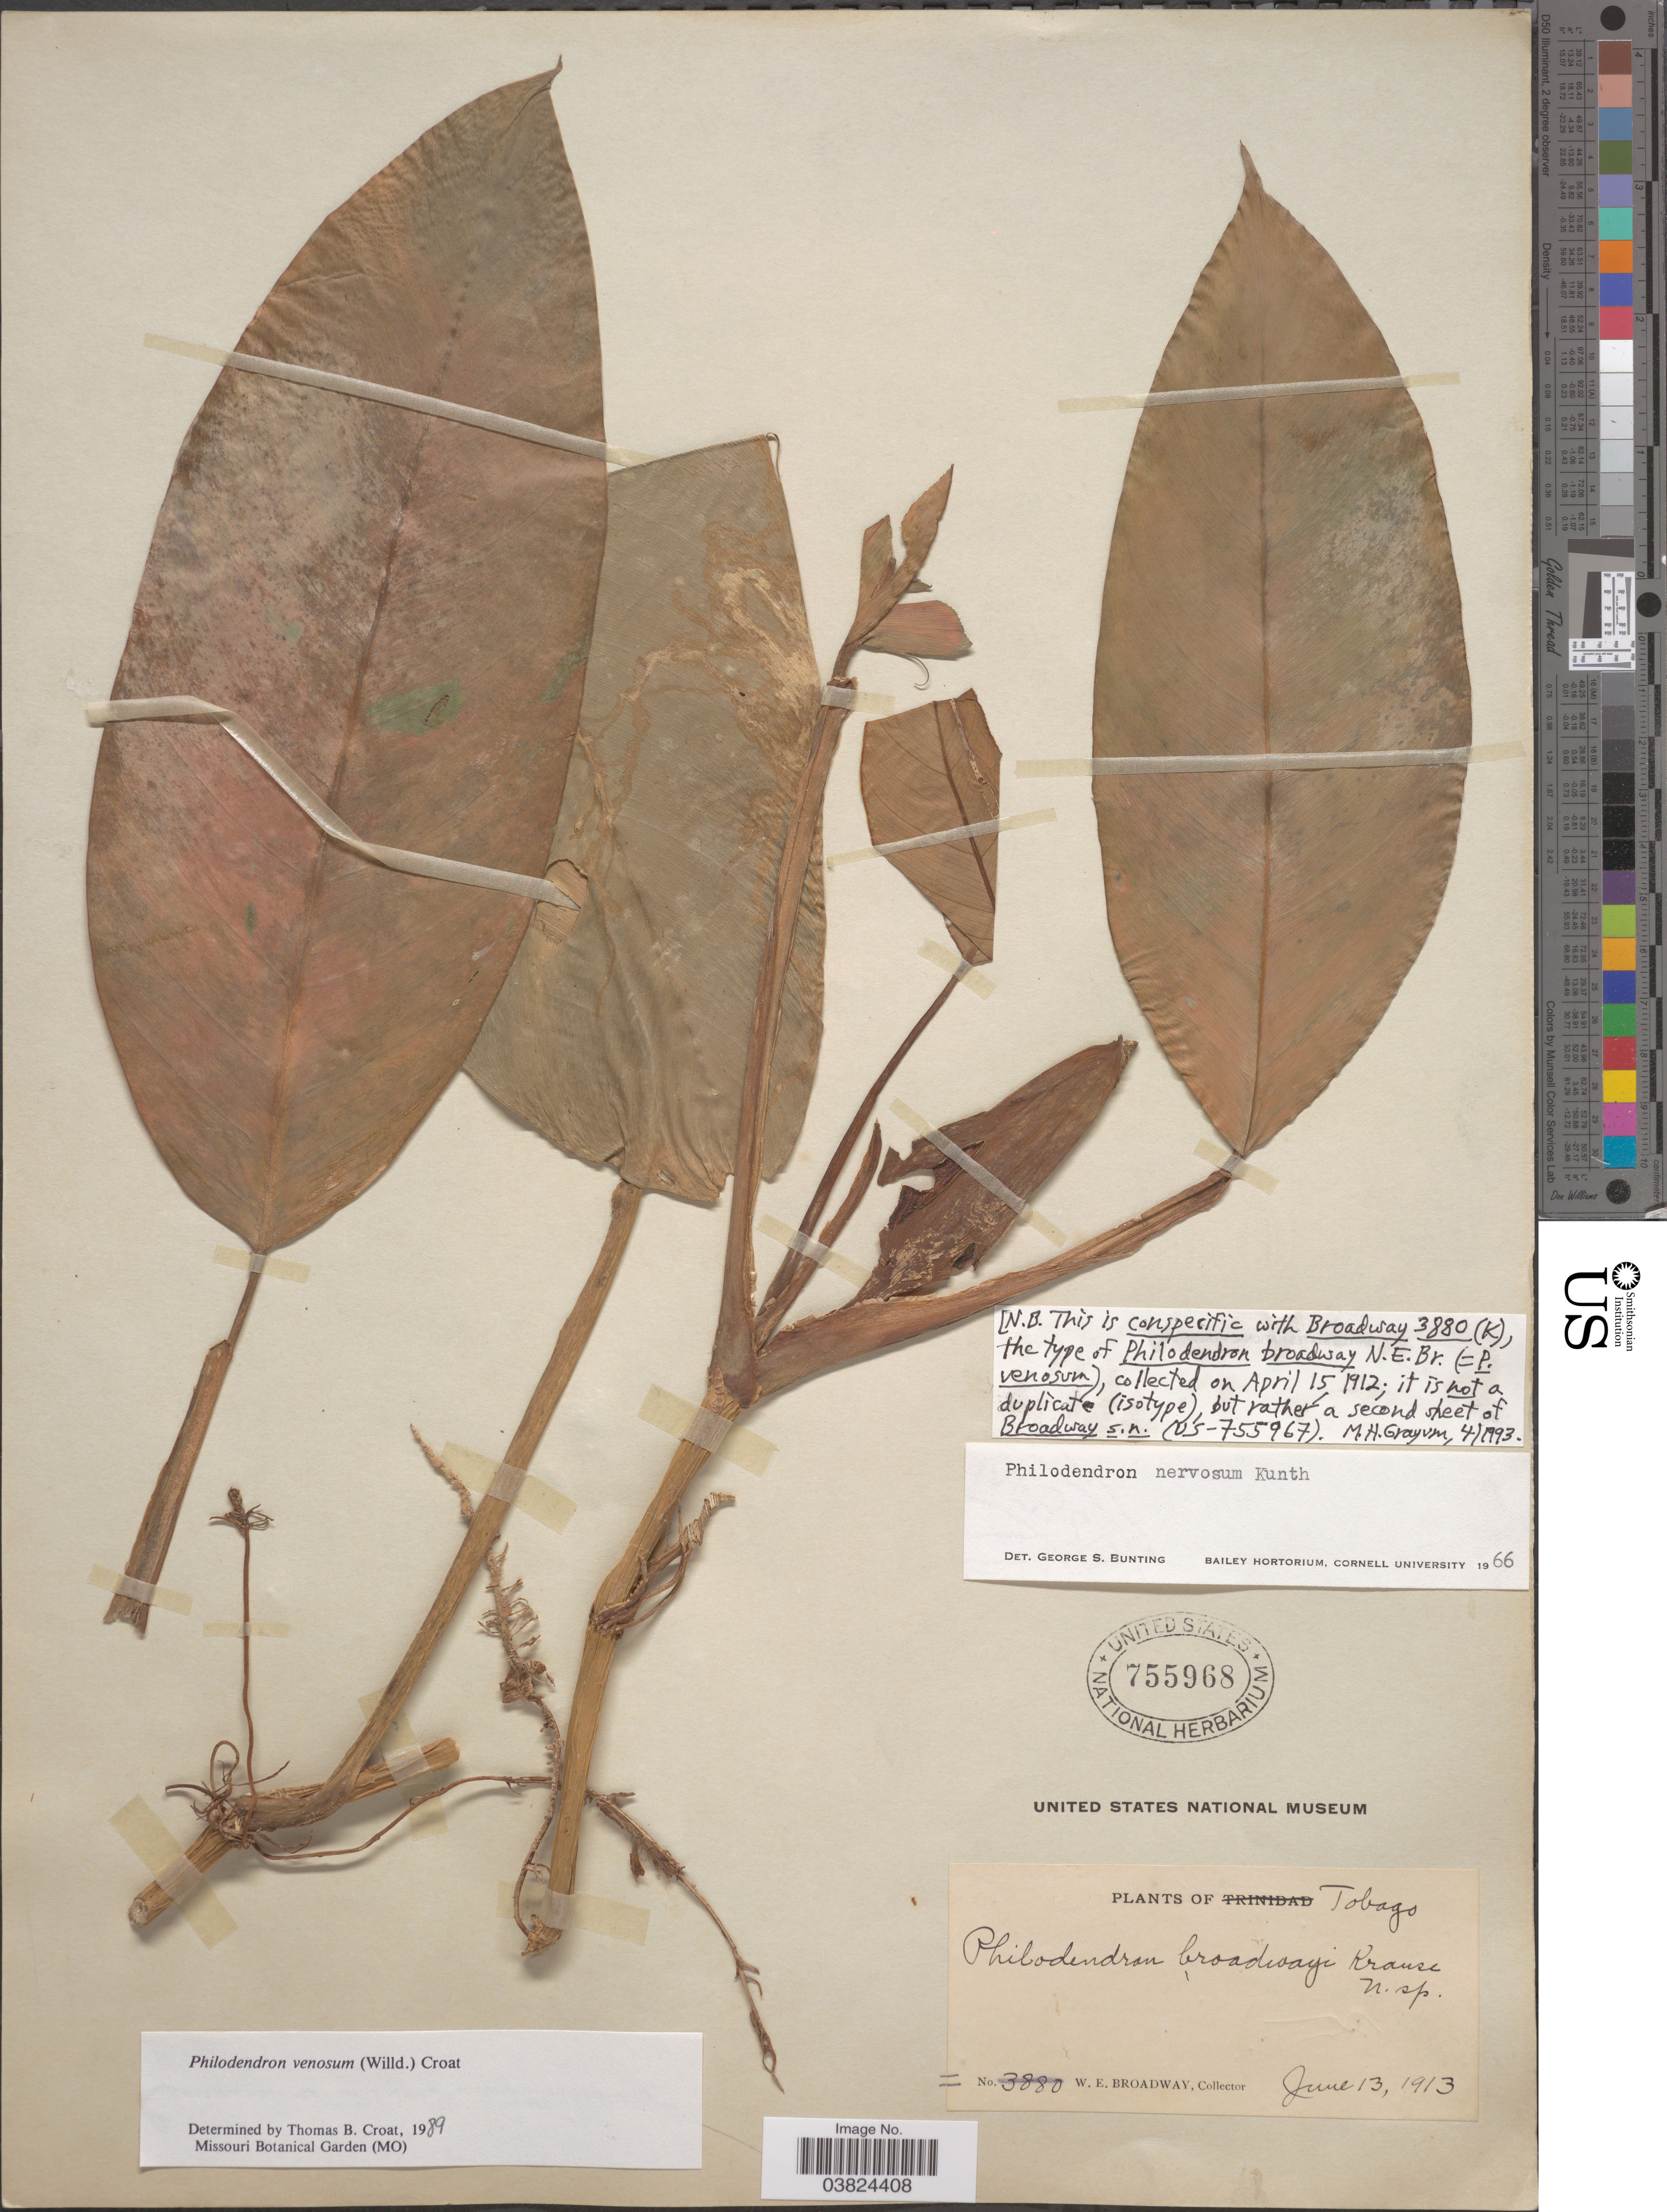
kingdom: Plantae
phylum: Tracheophyta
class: Liliopsida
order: Alismatales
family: Araceae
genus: Philodendron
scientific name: Philodendron venosum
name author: (Willd. ex Schult. & Schult. f.) Croat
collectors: W. E. Broadway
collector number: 3880?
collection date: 1913-06-13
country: Trinidad and Tobago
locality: Tobago.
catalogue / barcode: US 755968